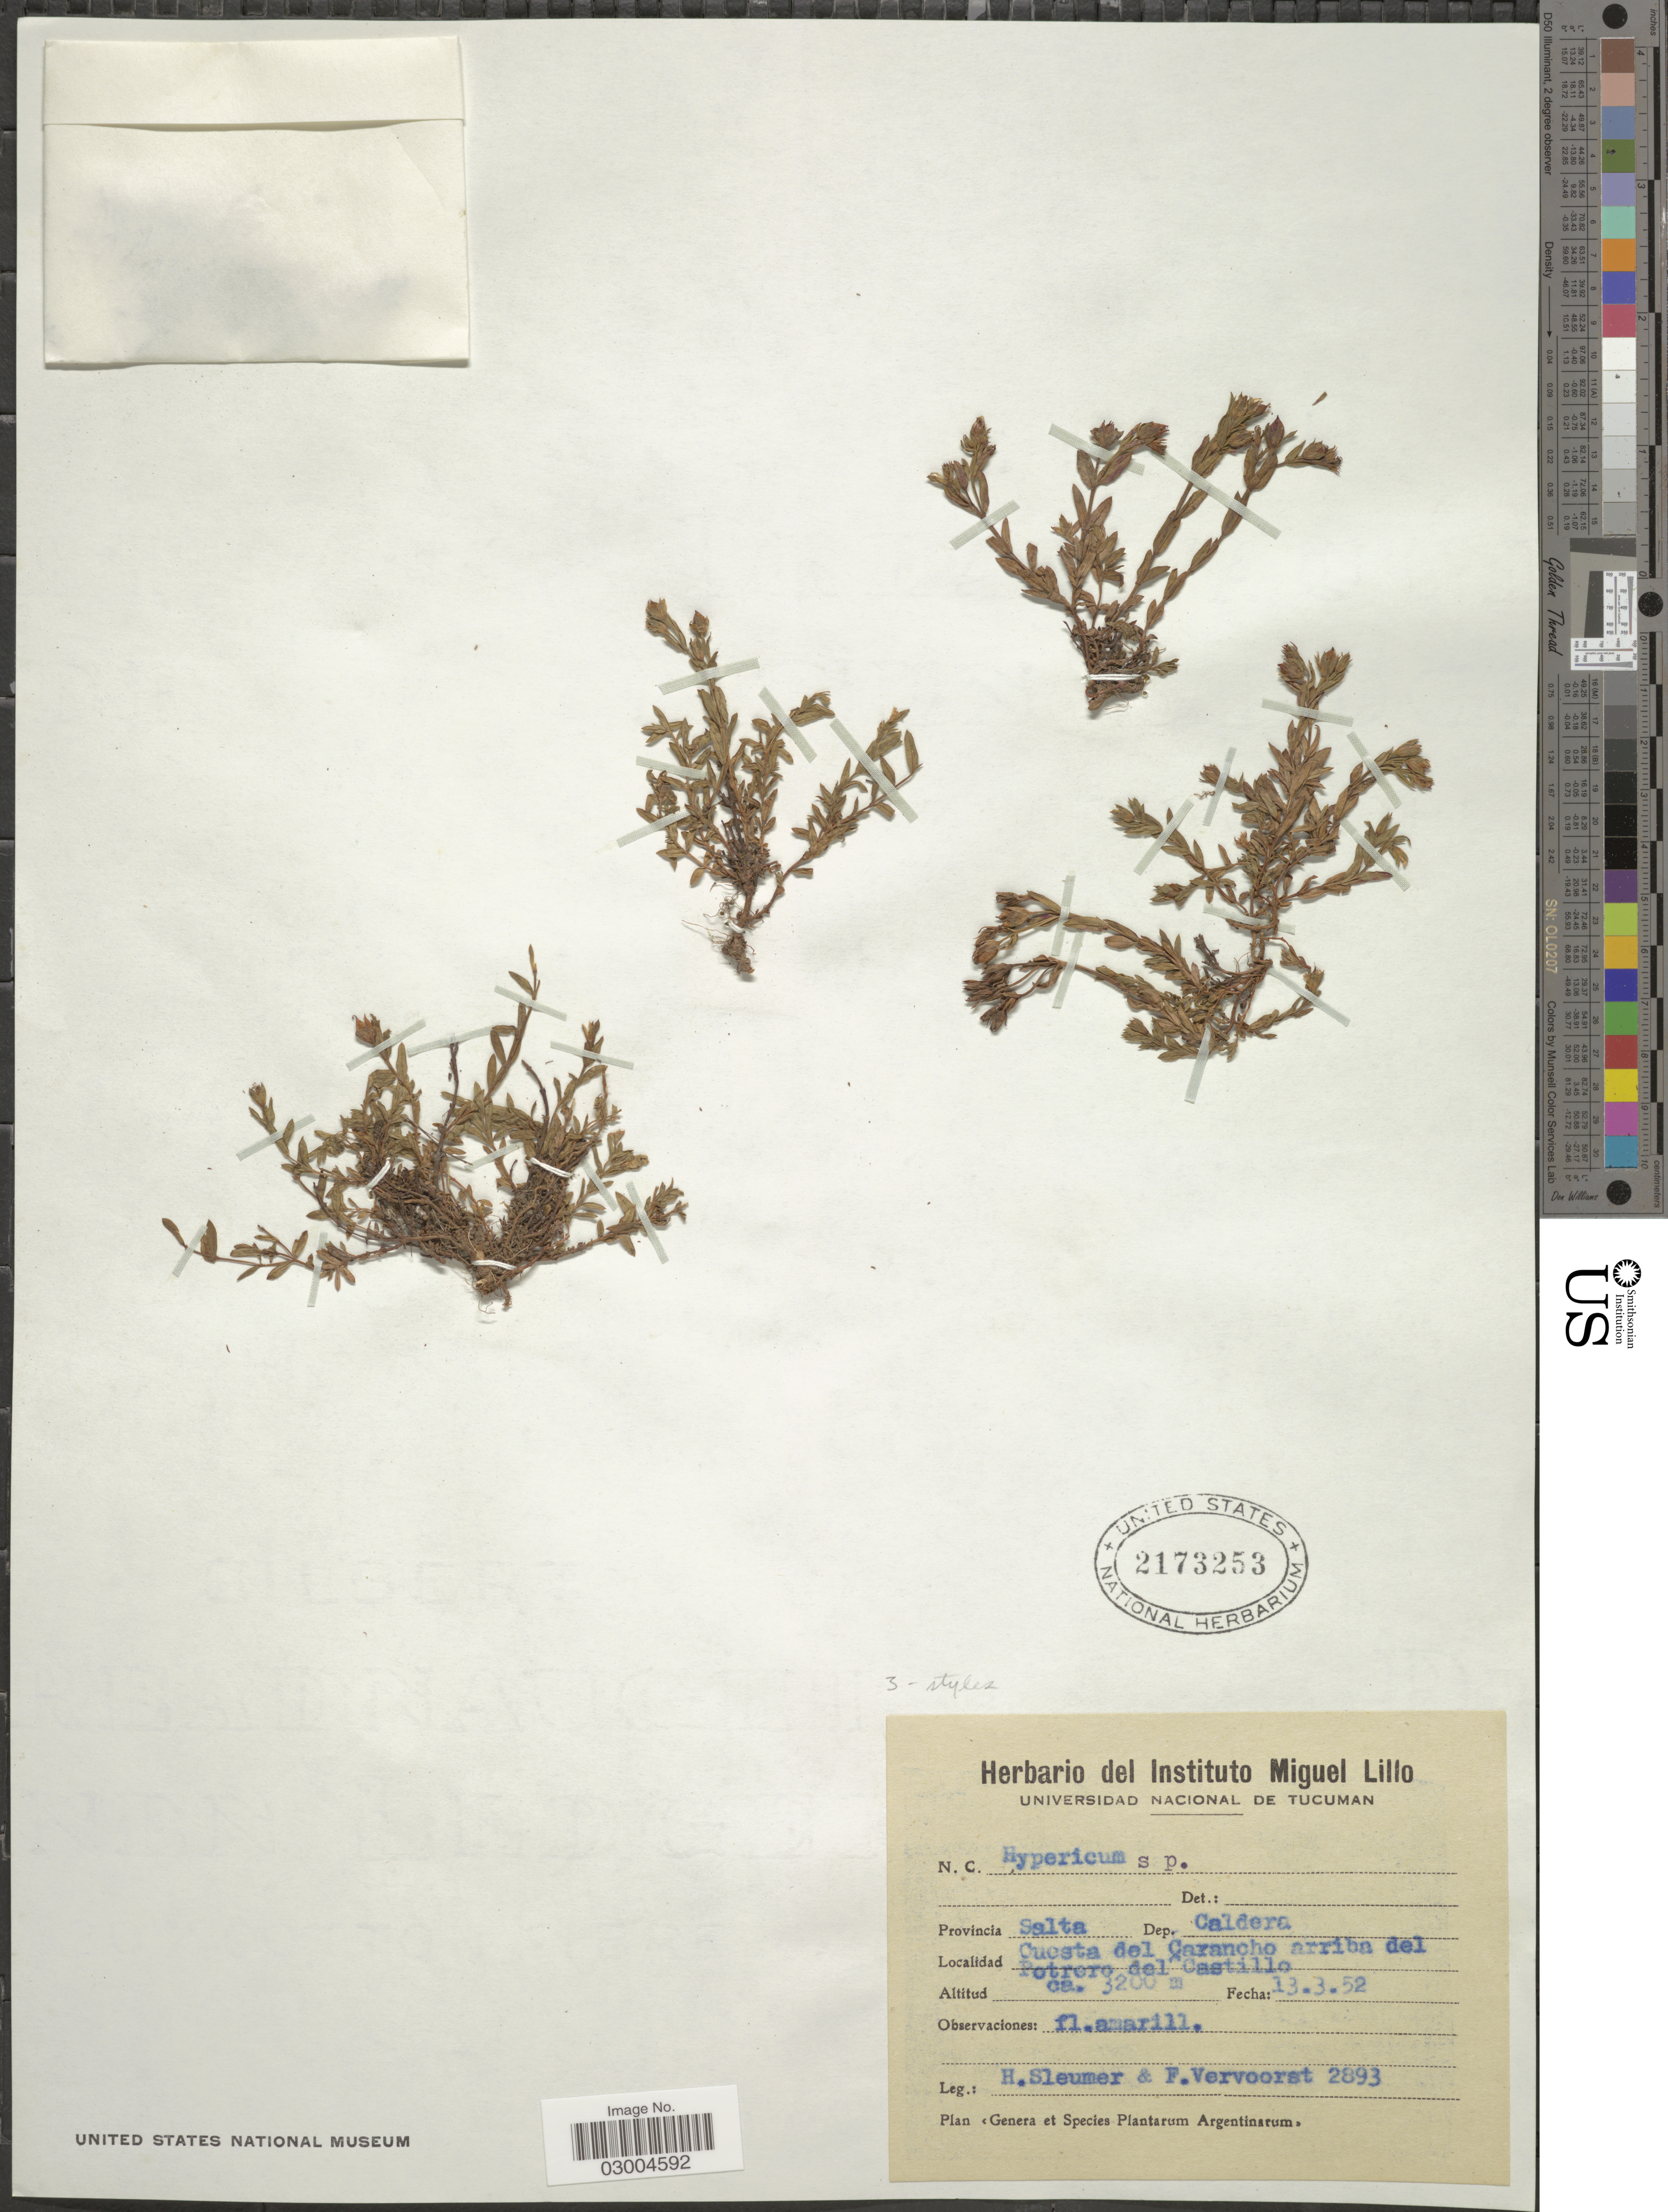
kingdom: Plantae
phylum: Tracheophyta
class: Magnoliopsida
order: Malpighiales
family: Hypericaceae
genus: Hypericum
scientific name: Hypericum silenoides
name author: Juss.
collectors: H. O. Sleumer & F. Vervoorst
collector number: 2893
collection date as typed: Transcribed d/m/y: 13/3/52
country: Argentina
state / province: Salta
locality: Dep. Caldera. Cuesta del Carancho arriba del Potrero del Castillo.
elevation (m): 3200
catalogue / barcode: US 2173253